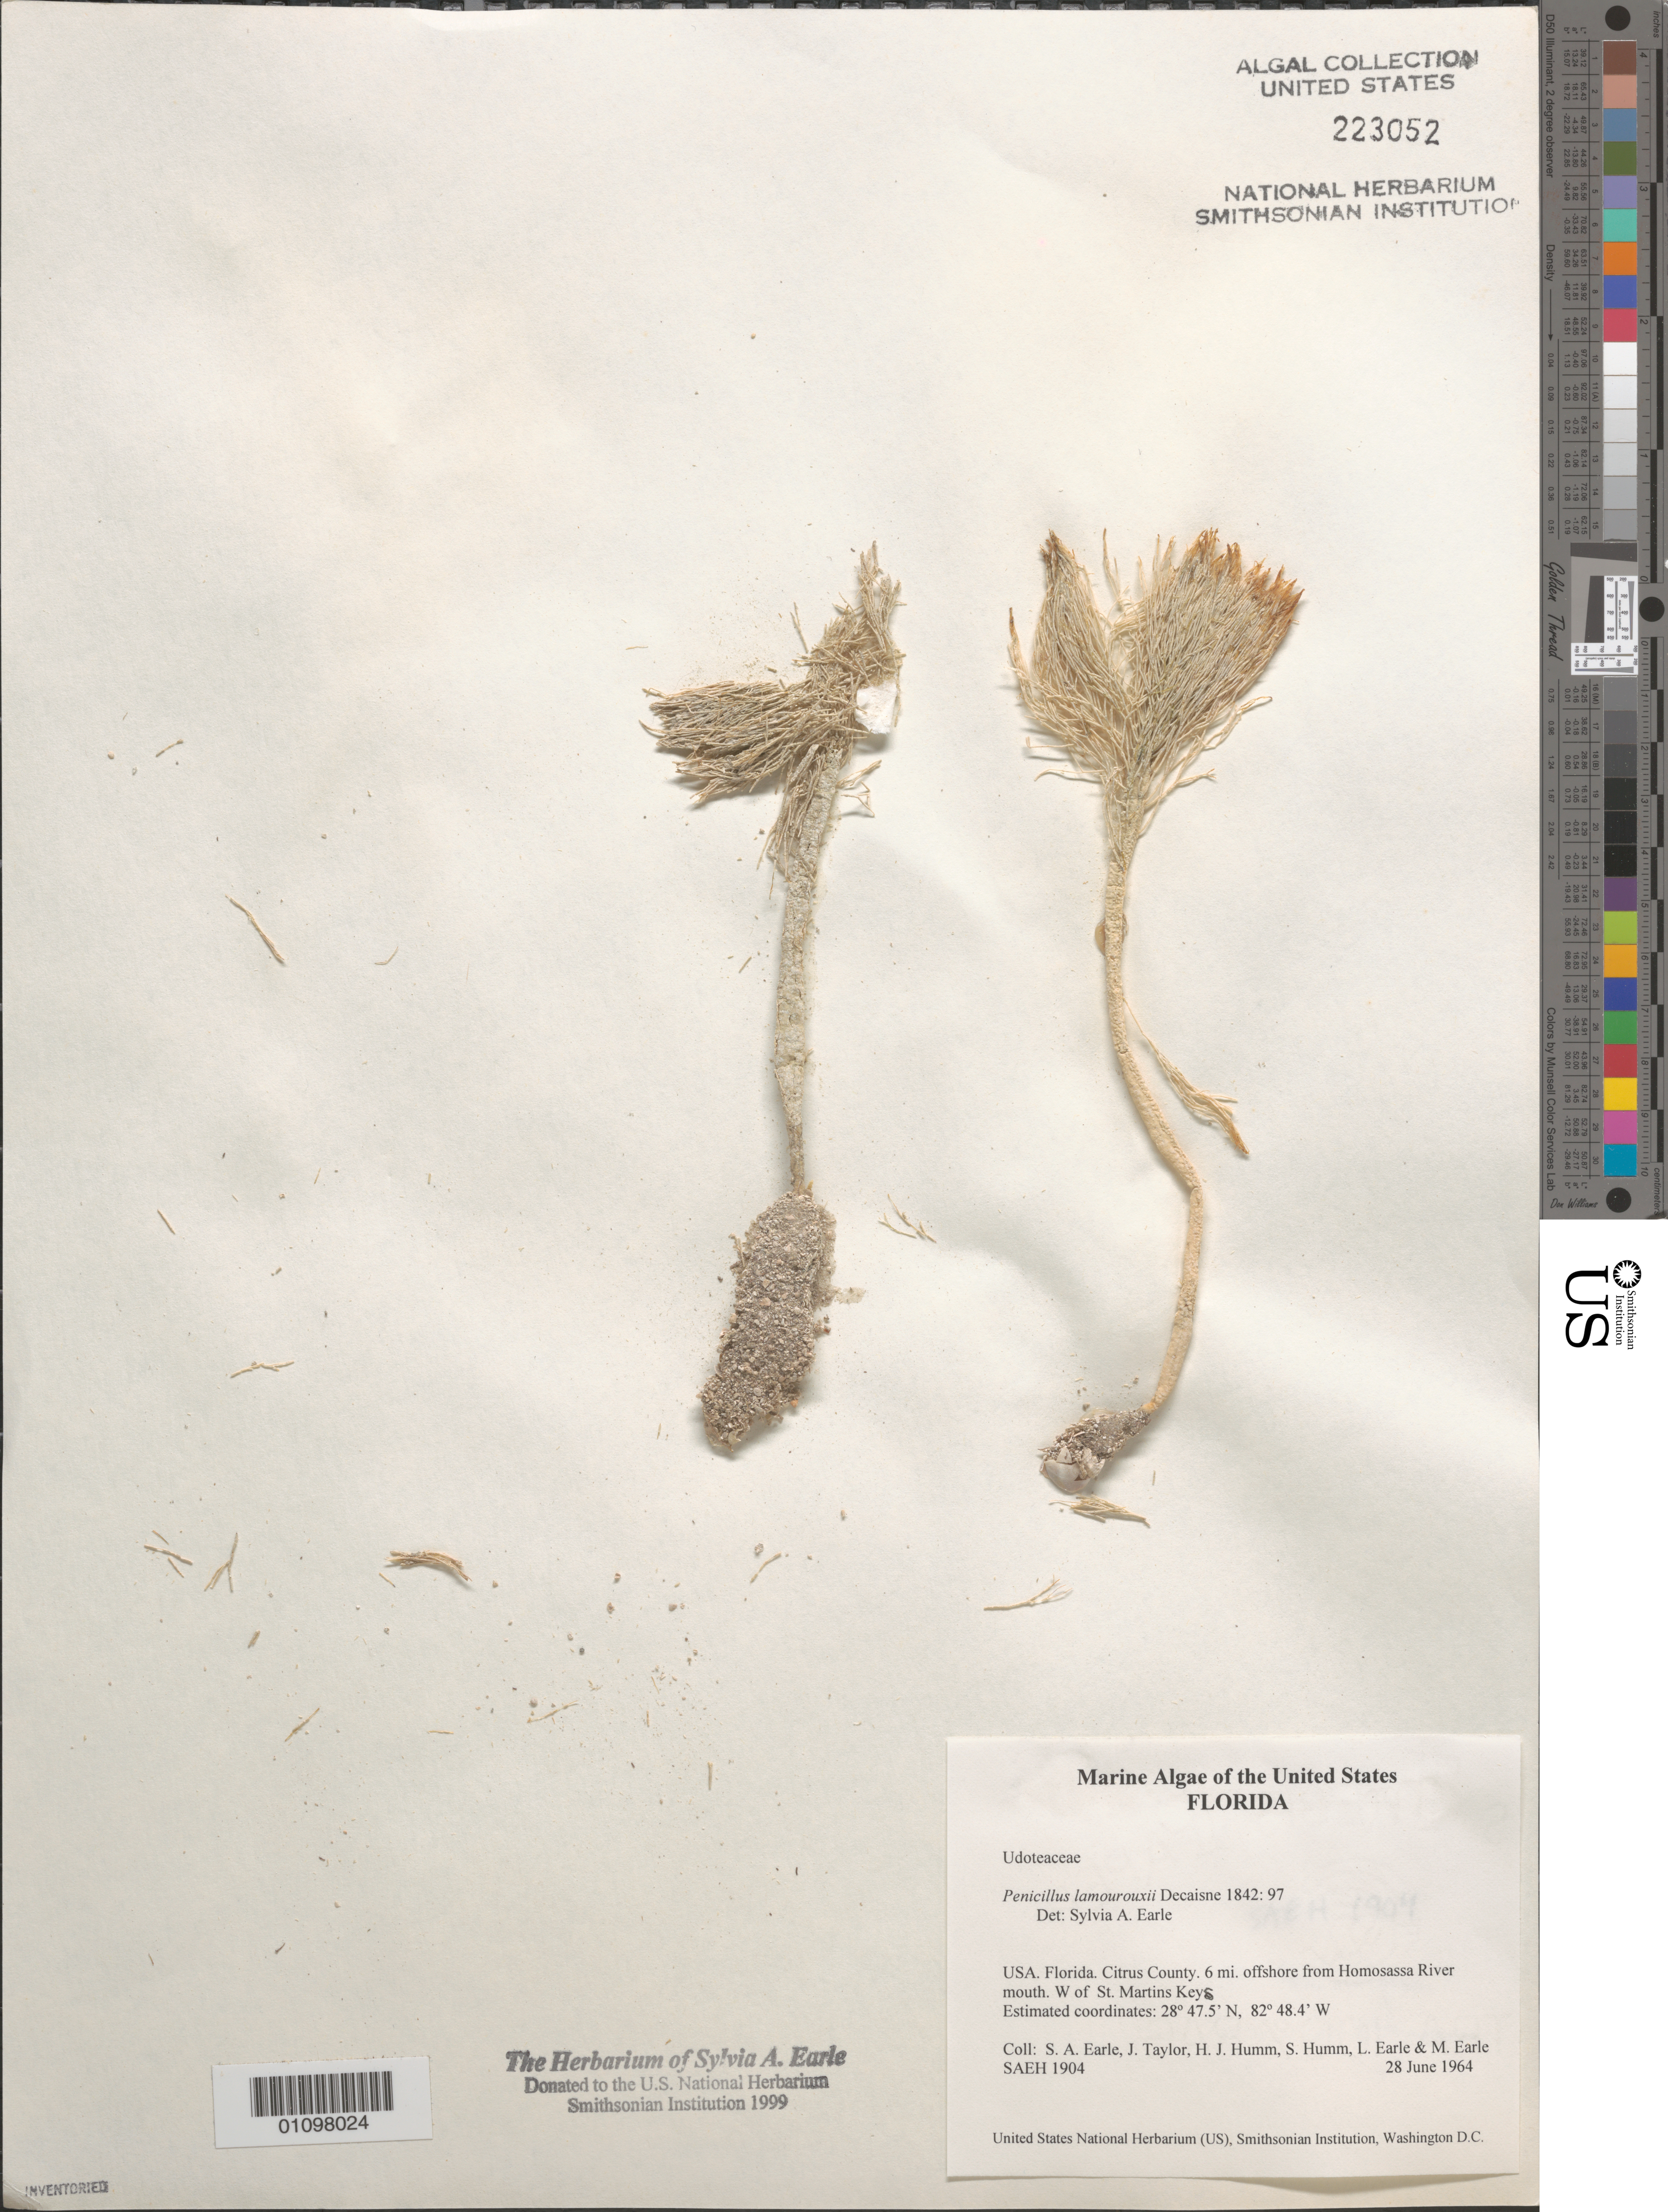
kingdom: Plantae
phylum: Chlorophyta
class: Ulvophyceae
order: Bryopsidales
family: Udoteaceae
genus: Penicillus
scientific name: Penicillus lamourouxii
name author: Decne.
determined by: Earle, S. A.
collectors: S. A. Earle, J. L. Taylor, H. J. Humm, S. Humm & L. Earle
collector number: SAEH 1904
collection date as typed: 28 Jun 1964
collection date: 1964-06-28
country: United States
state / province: Florida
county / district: Citrus County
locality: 6 miles off Homosassa River mouth, west of St. Martins Keys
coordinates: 28 47.5'N, 82 48.4'W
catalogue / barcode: US 223052